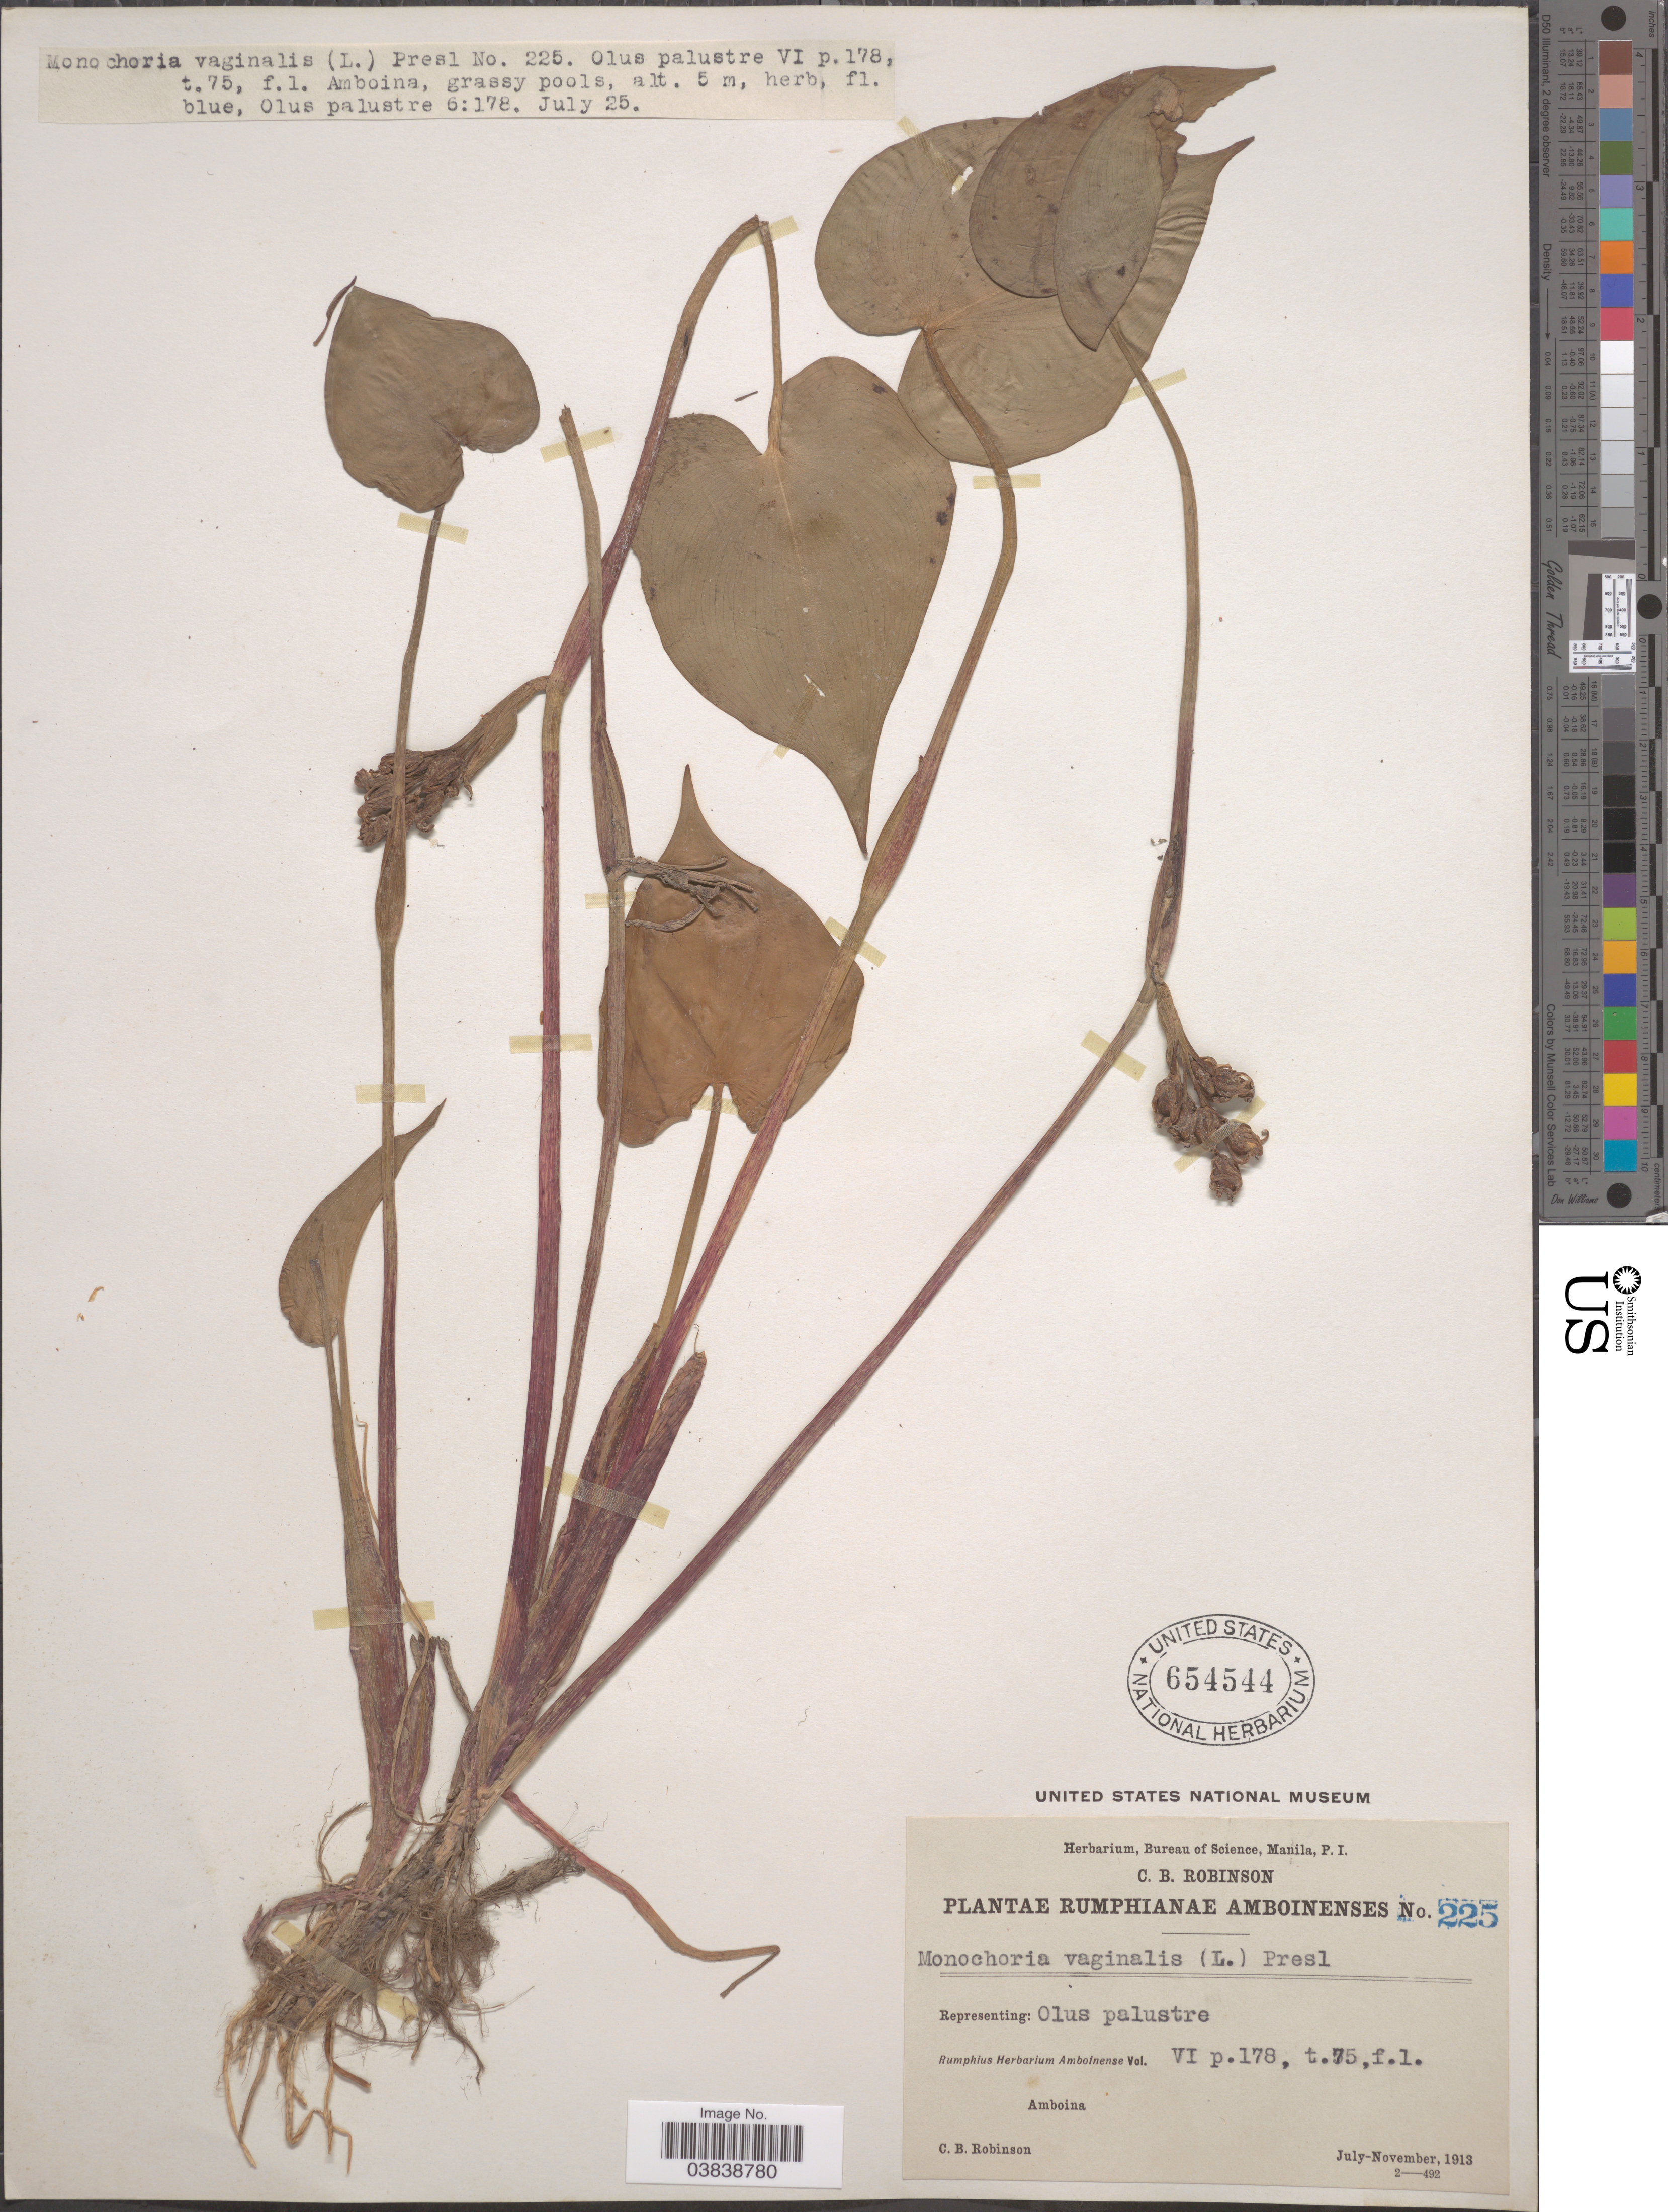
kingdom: Plantae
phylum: Tracheophyta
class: Liliopsida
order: Commelinales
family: Pontederiaceae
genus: Monochoria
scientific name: Monochoria vaginalis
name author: (Burm. f.) C. Presl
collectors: C. Robinson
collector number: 225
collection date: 1913-07/1913-11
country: Indonesia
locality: Amboina.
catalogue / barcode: US 654544